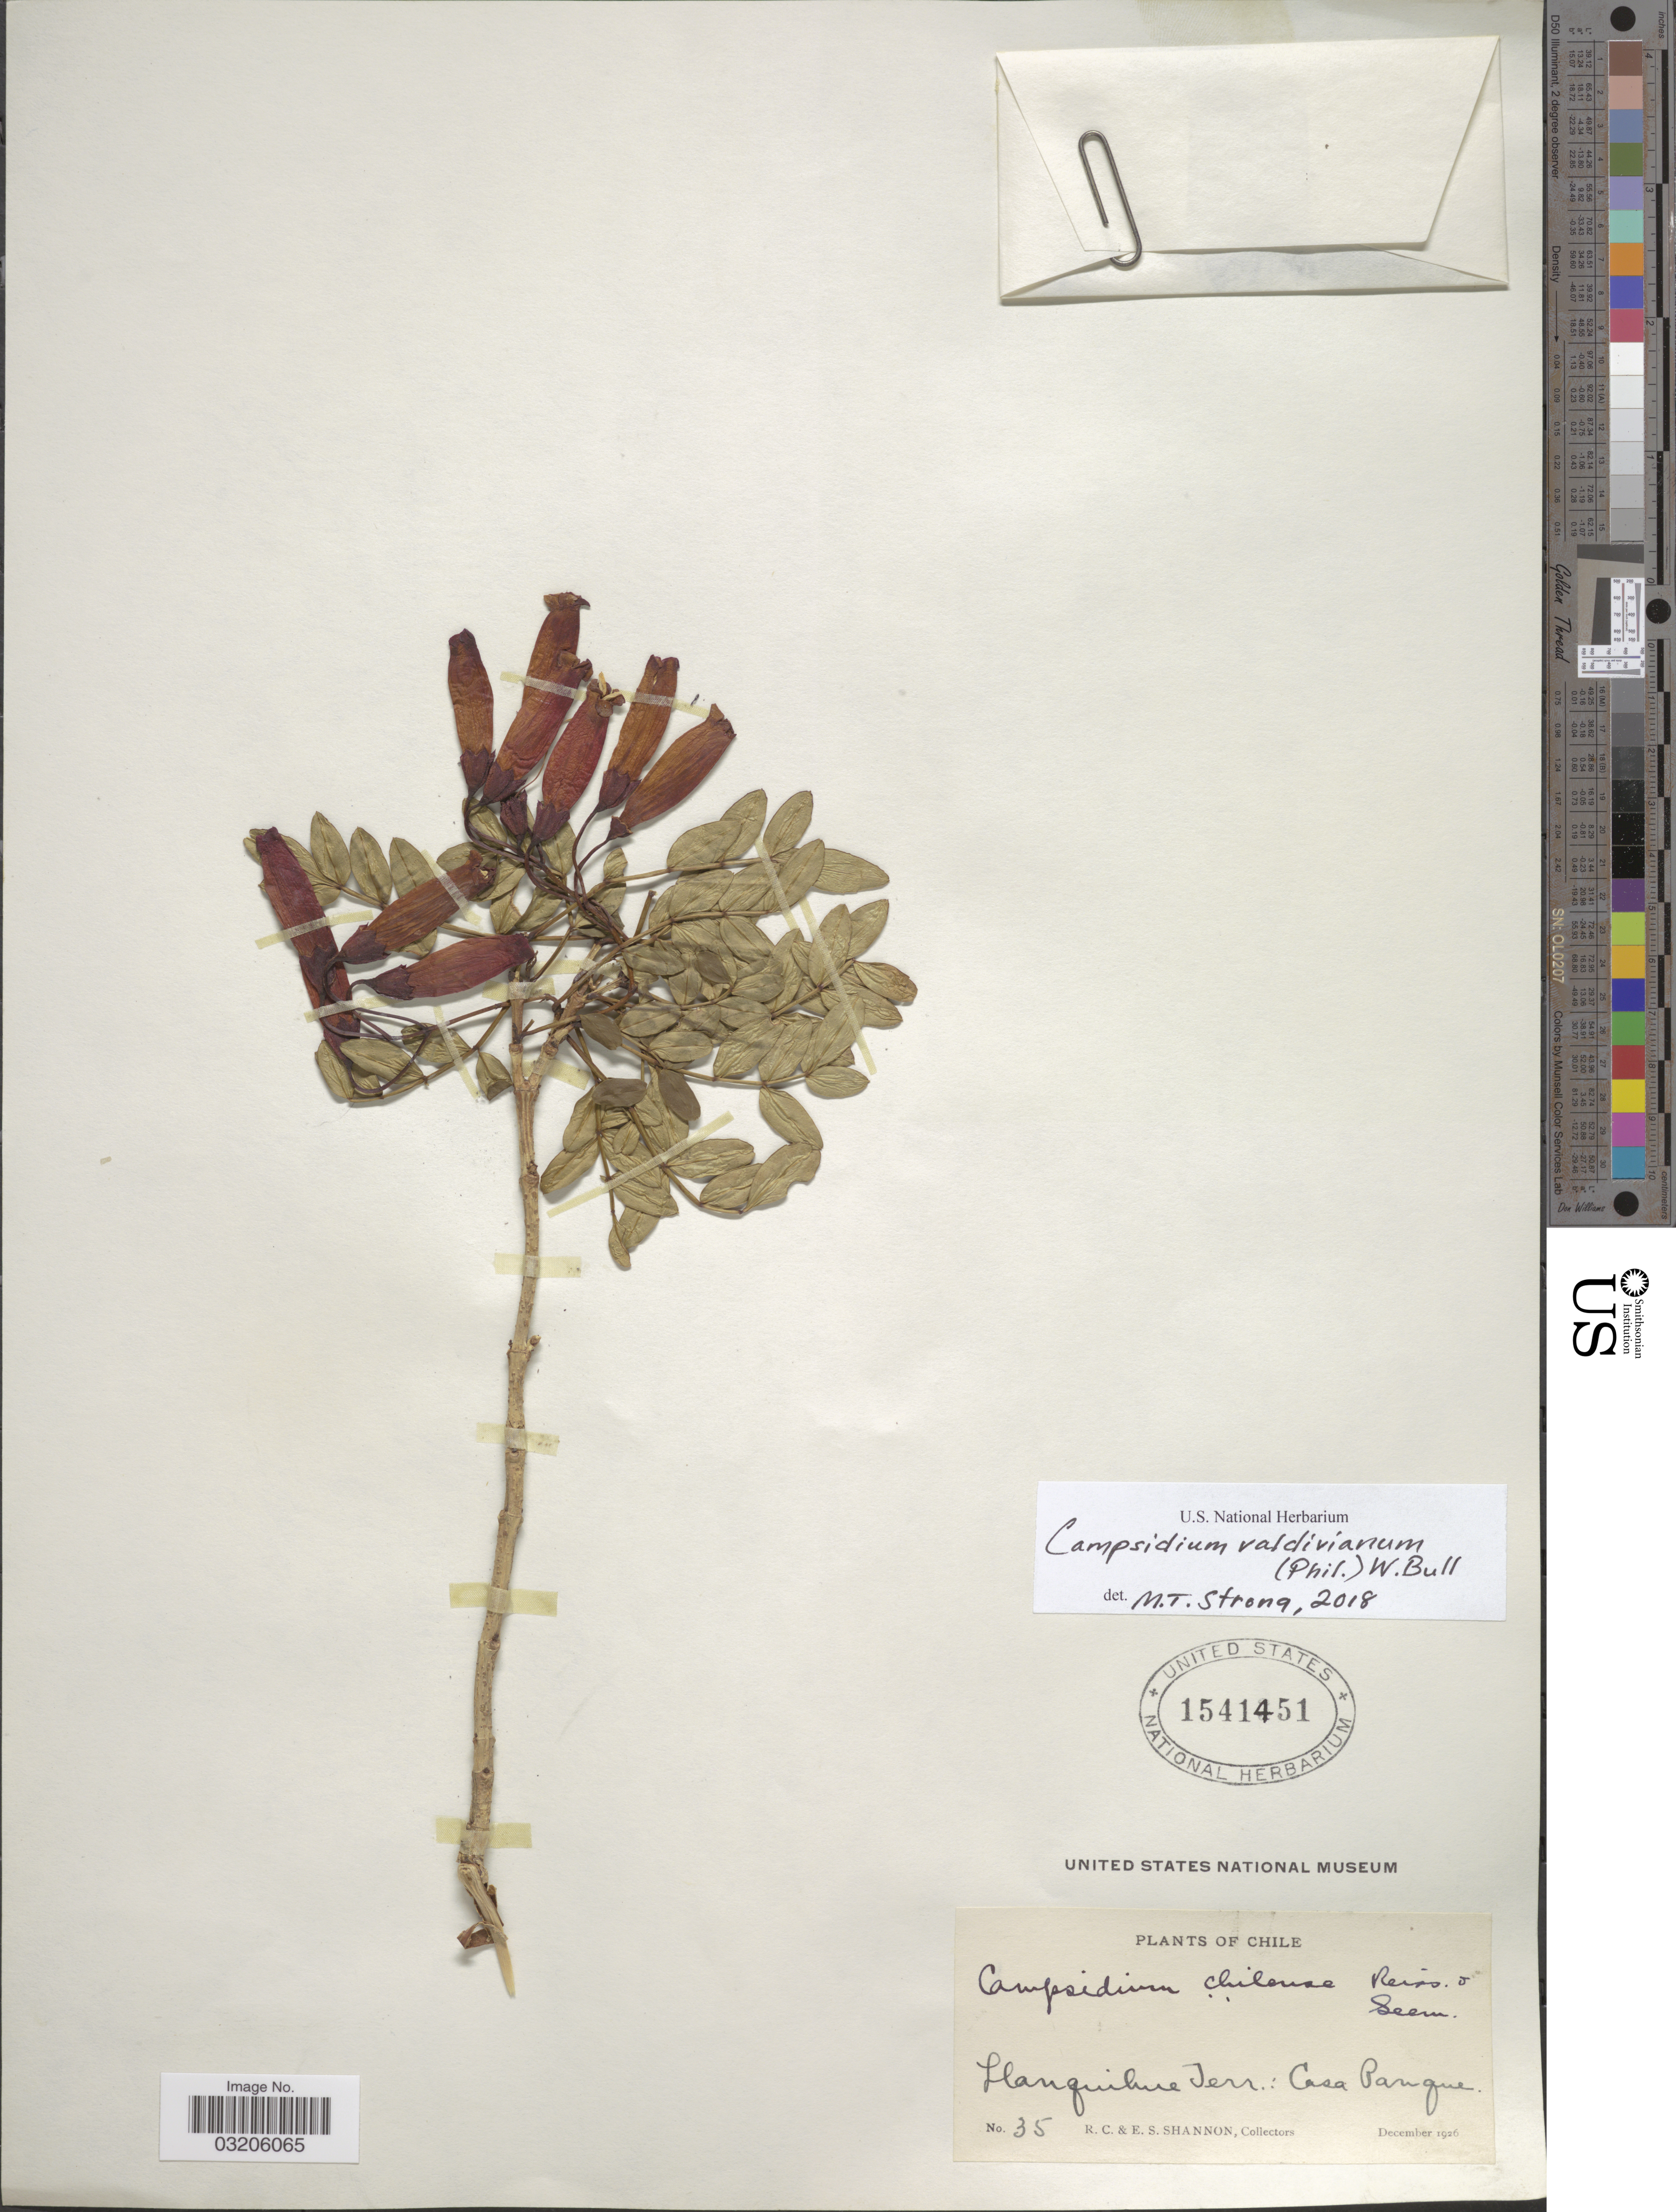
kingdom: Plantae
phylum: Tracheophyta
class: Magnoliopsida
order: Lamiales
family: Bignoniaceae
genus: Campsidium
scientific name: Campsidium valdivianum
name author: (Phil.) W. Bull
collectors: R. Shannon & E. Shannon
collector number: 35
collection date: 1926-12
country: Chile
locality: Llanquihue Terr.: Casa Parque.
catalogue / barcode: US 1541451